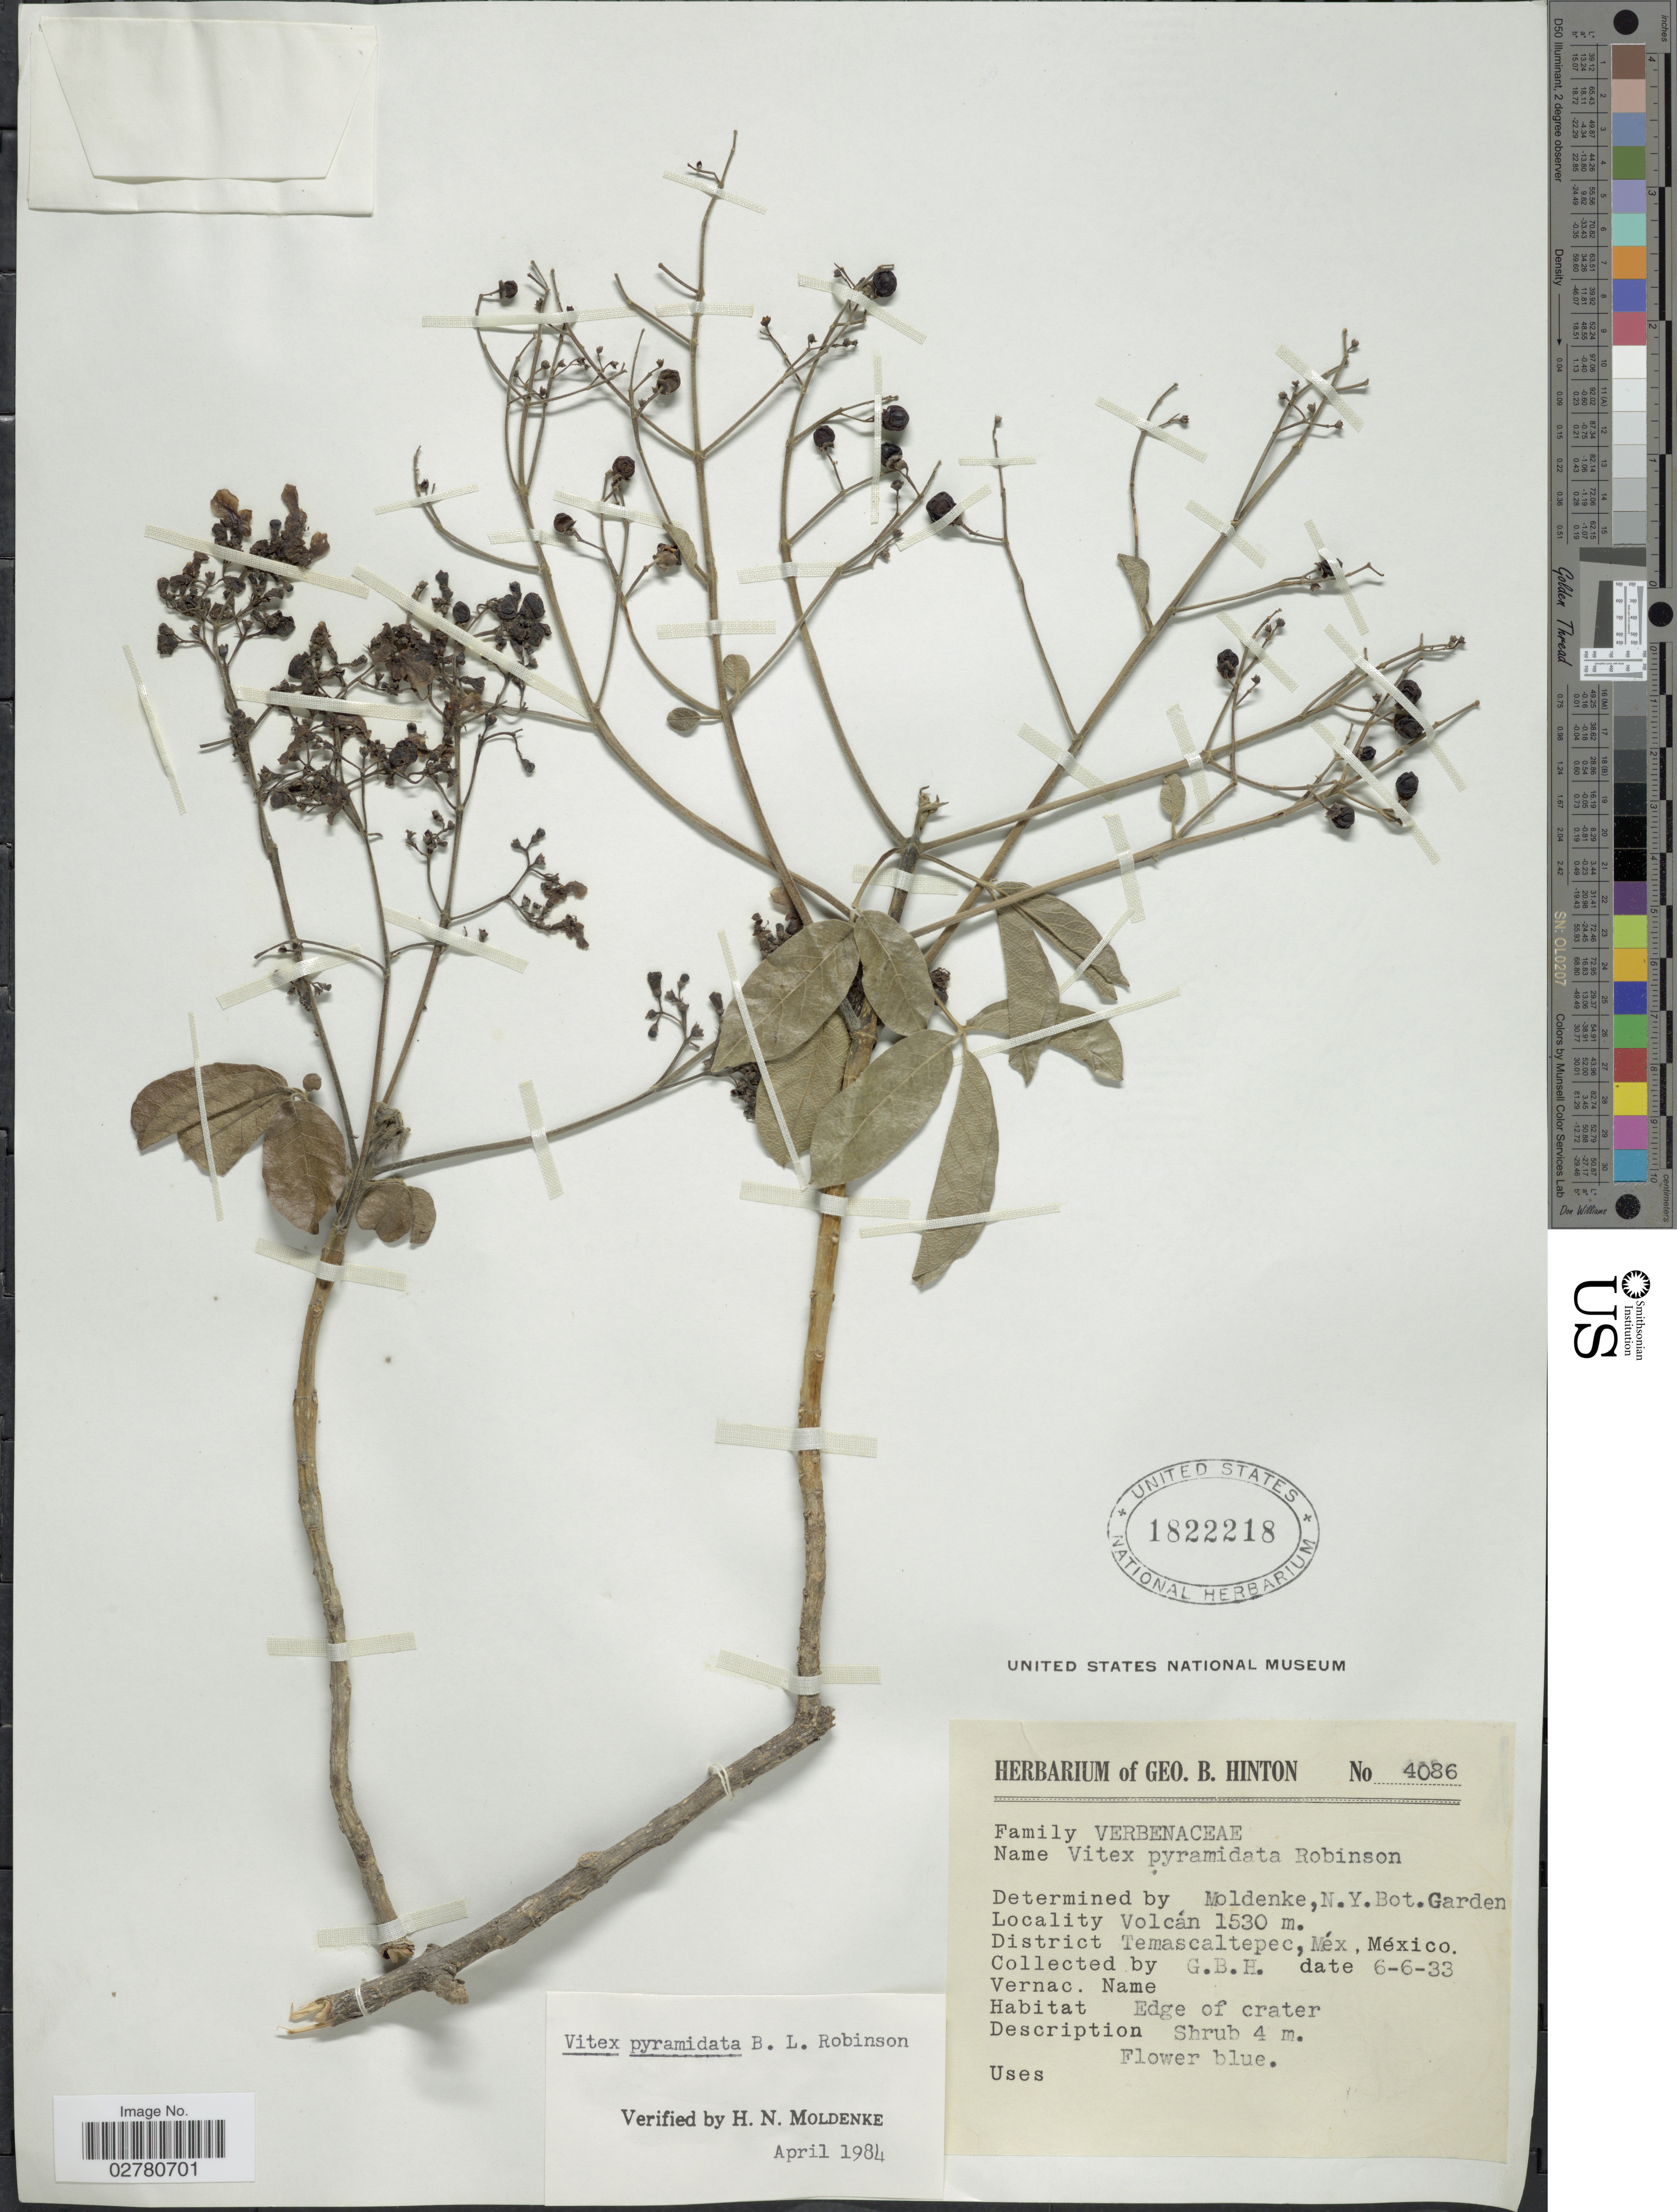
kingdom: Plantae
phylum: Tracheophyta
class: Magnoliopsida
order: Lamiales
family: Lamiaceae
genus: Vitex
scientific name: Vitex pyramidata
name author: B.L. Rob.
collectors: G. B. Hinton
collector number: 4086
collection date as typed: Transcribed d/m/y: 6/6/33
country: Mexico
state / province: México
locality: Volcán. District Temascaltepec.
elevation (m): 1530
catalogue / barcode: US 1822218